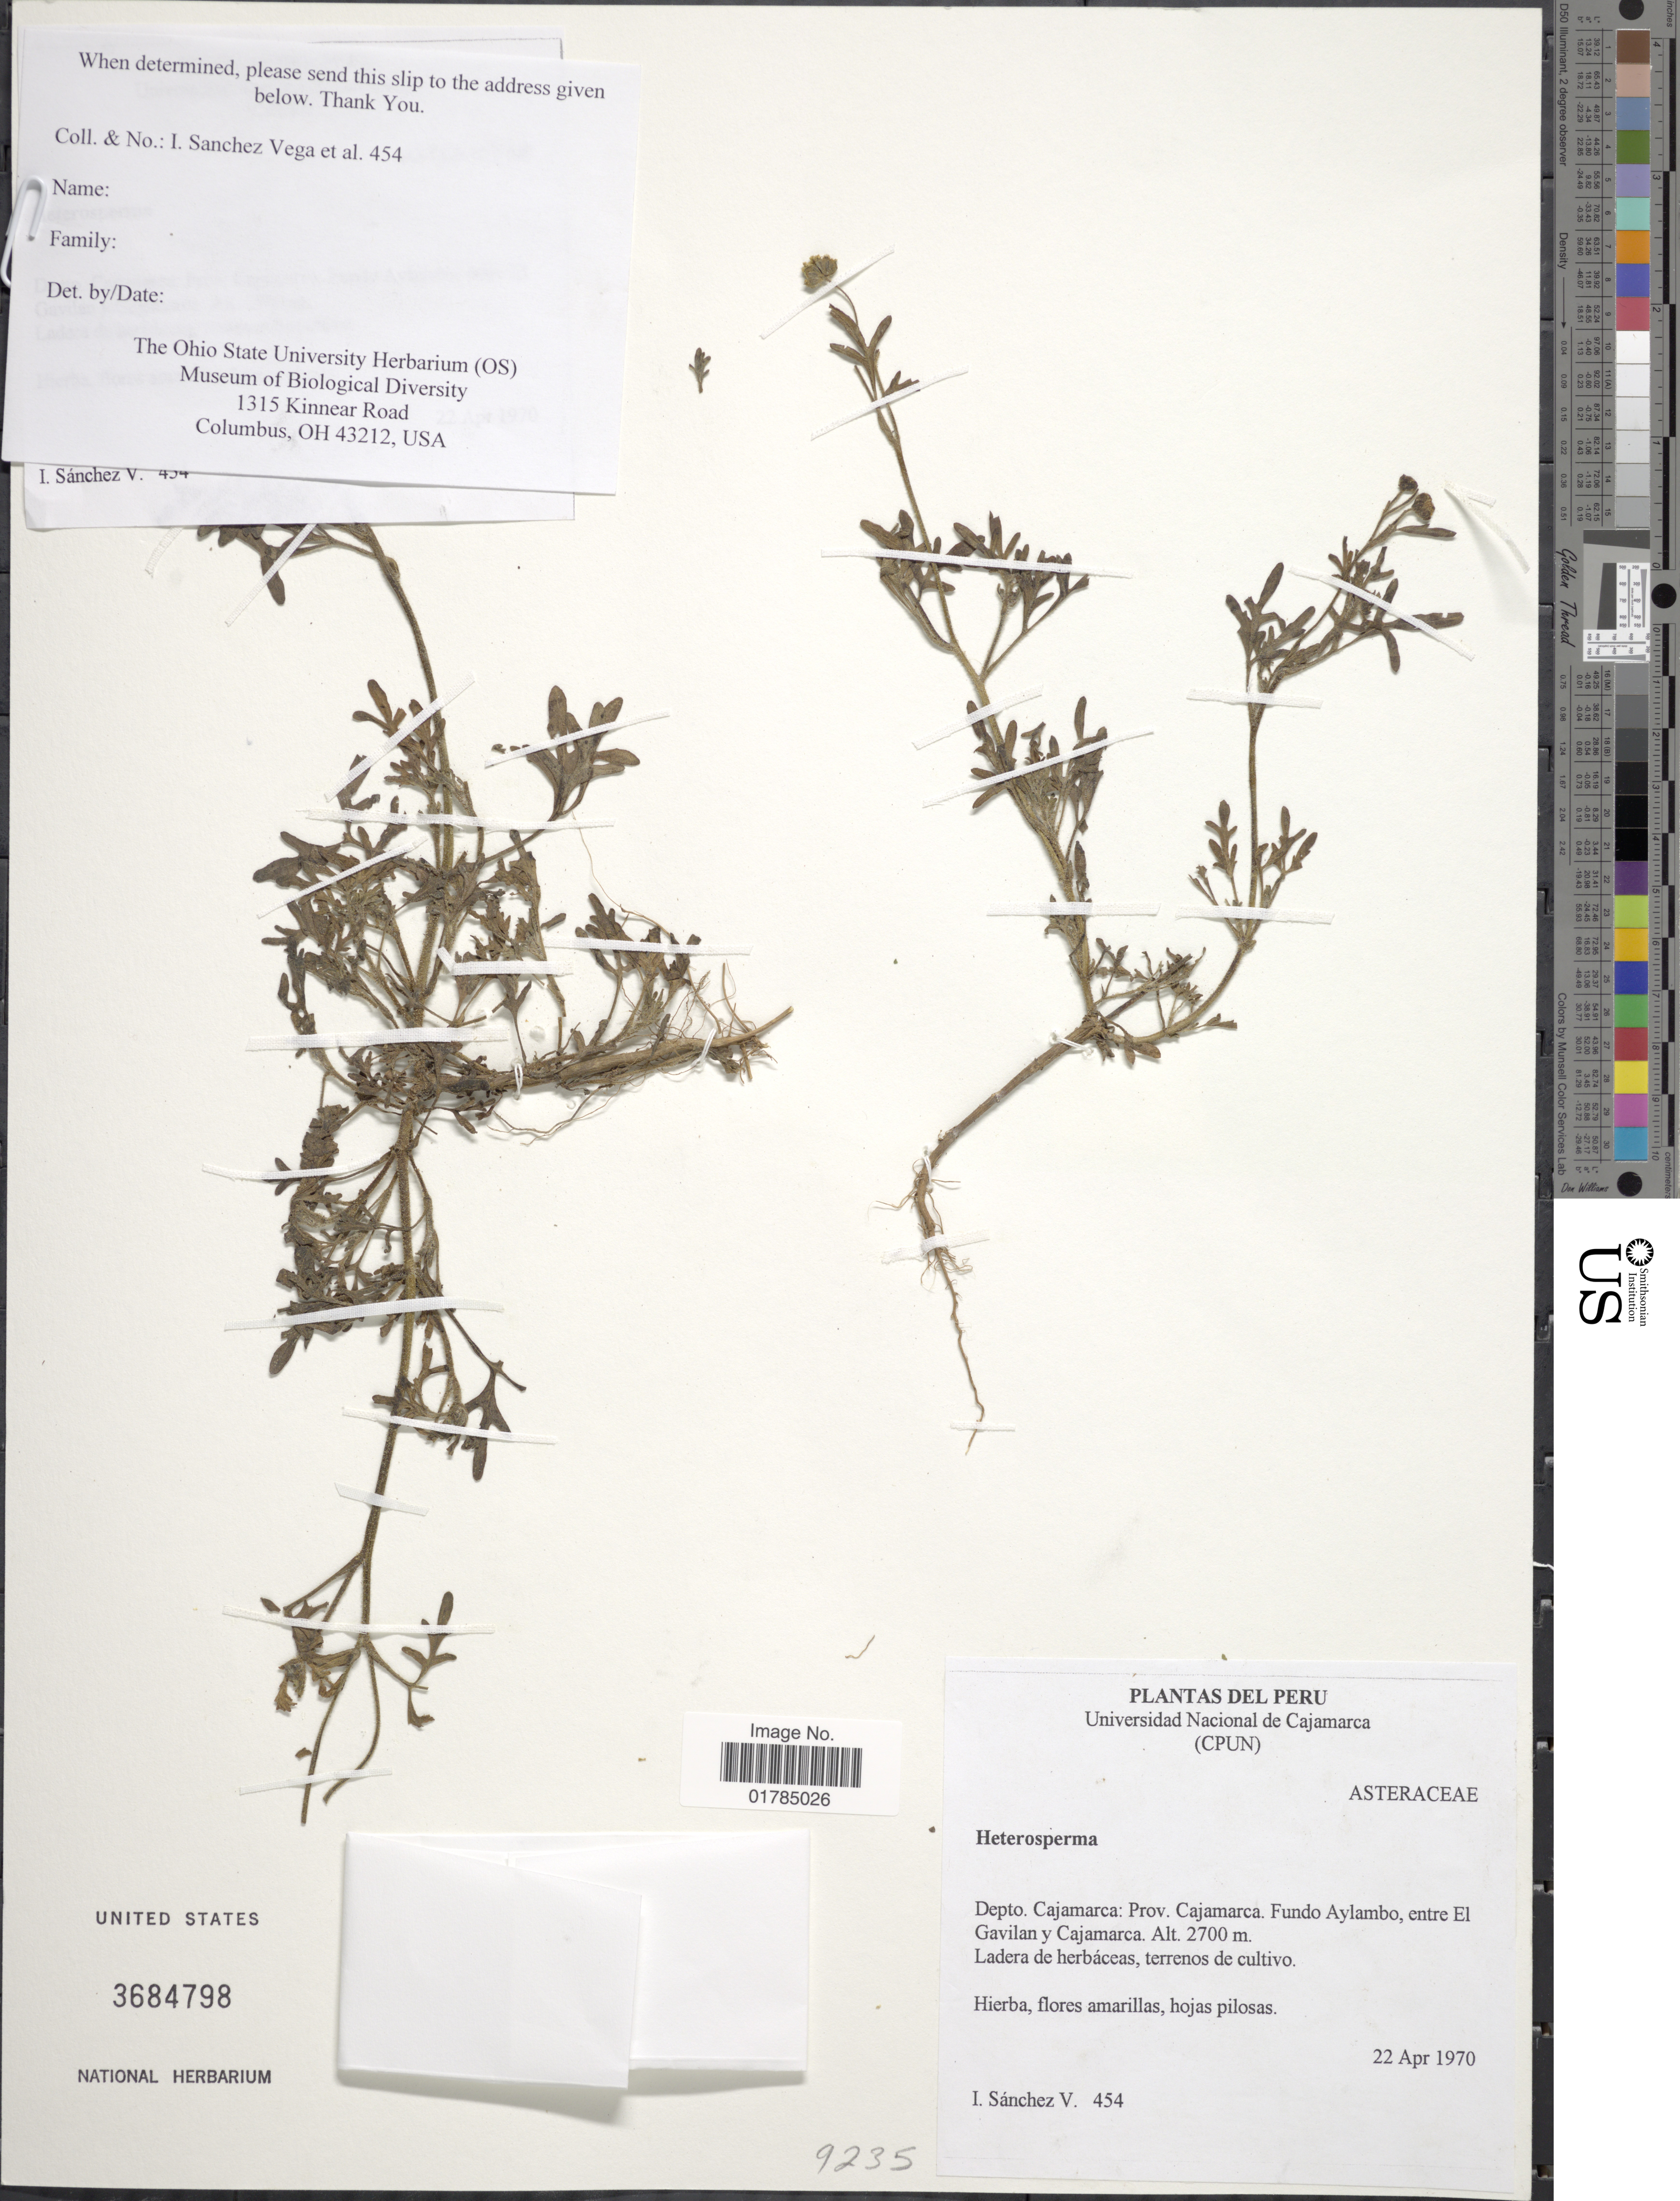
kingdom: Plantae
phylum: Tracheophyta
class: Magnoliopsida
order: Asterales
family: Asteraceae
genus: Heterosperma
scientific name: Heterosperma sp.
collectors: I. Sánchez Vega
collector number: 454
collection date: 1970-04-22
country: Peru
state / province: Cajamarca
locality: Prov. Cajamarca, Fundo Aylambo, entre El Gavilan y Cajamarca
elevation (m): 2700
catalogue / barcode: US 3684798